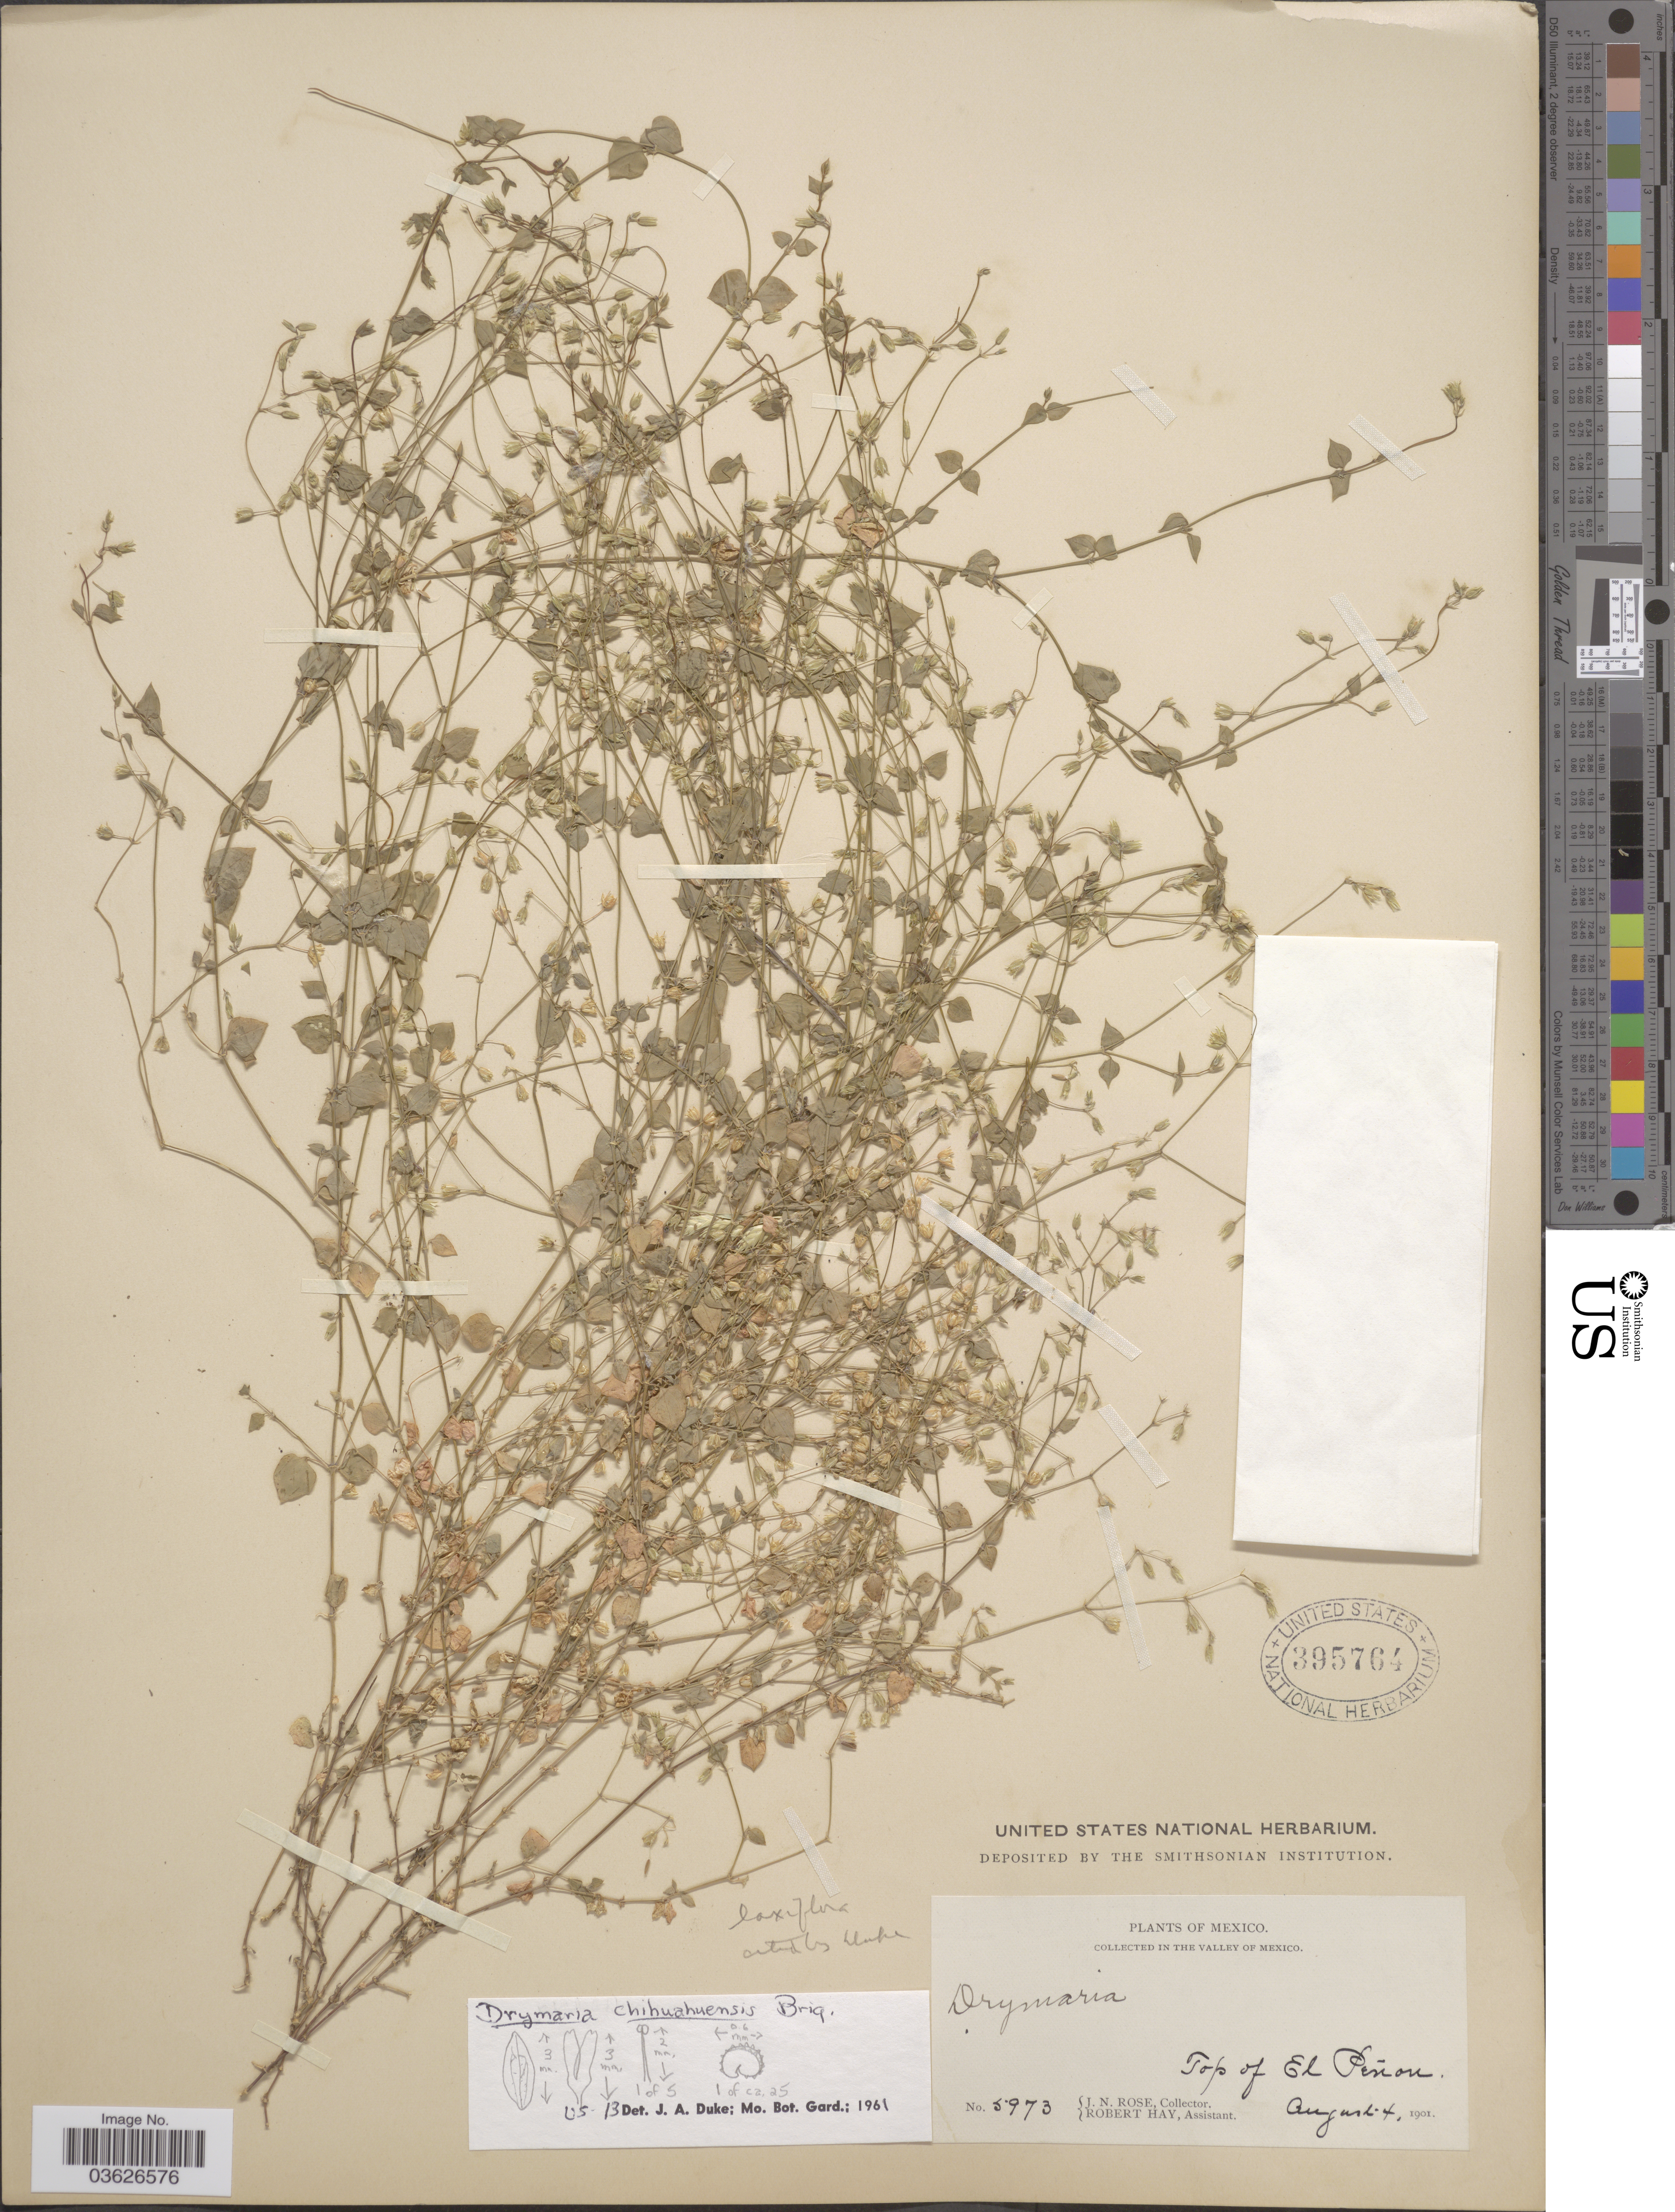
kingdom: Plantae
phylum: Tracheophyta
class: Magnoliopsida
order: Caryophyllales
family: Caryophyllaceae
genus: Drymaria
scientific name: Drymaria laxiflora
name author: Benth.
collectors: J. N. Rose & R. H. Hay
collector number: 5973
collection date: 1901-08-04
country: Mexico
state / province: México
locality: In the Valley of Mexico. Top of El Peñon.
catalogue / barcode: US 395764